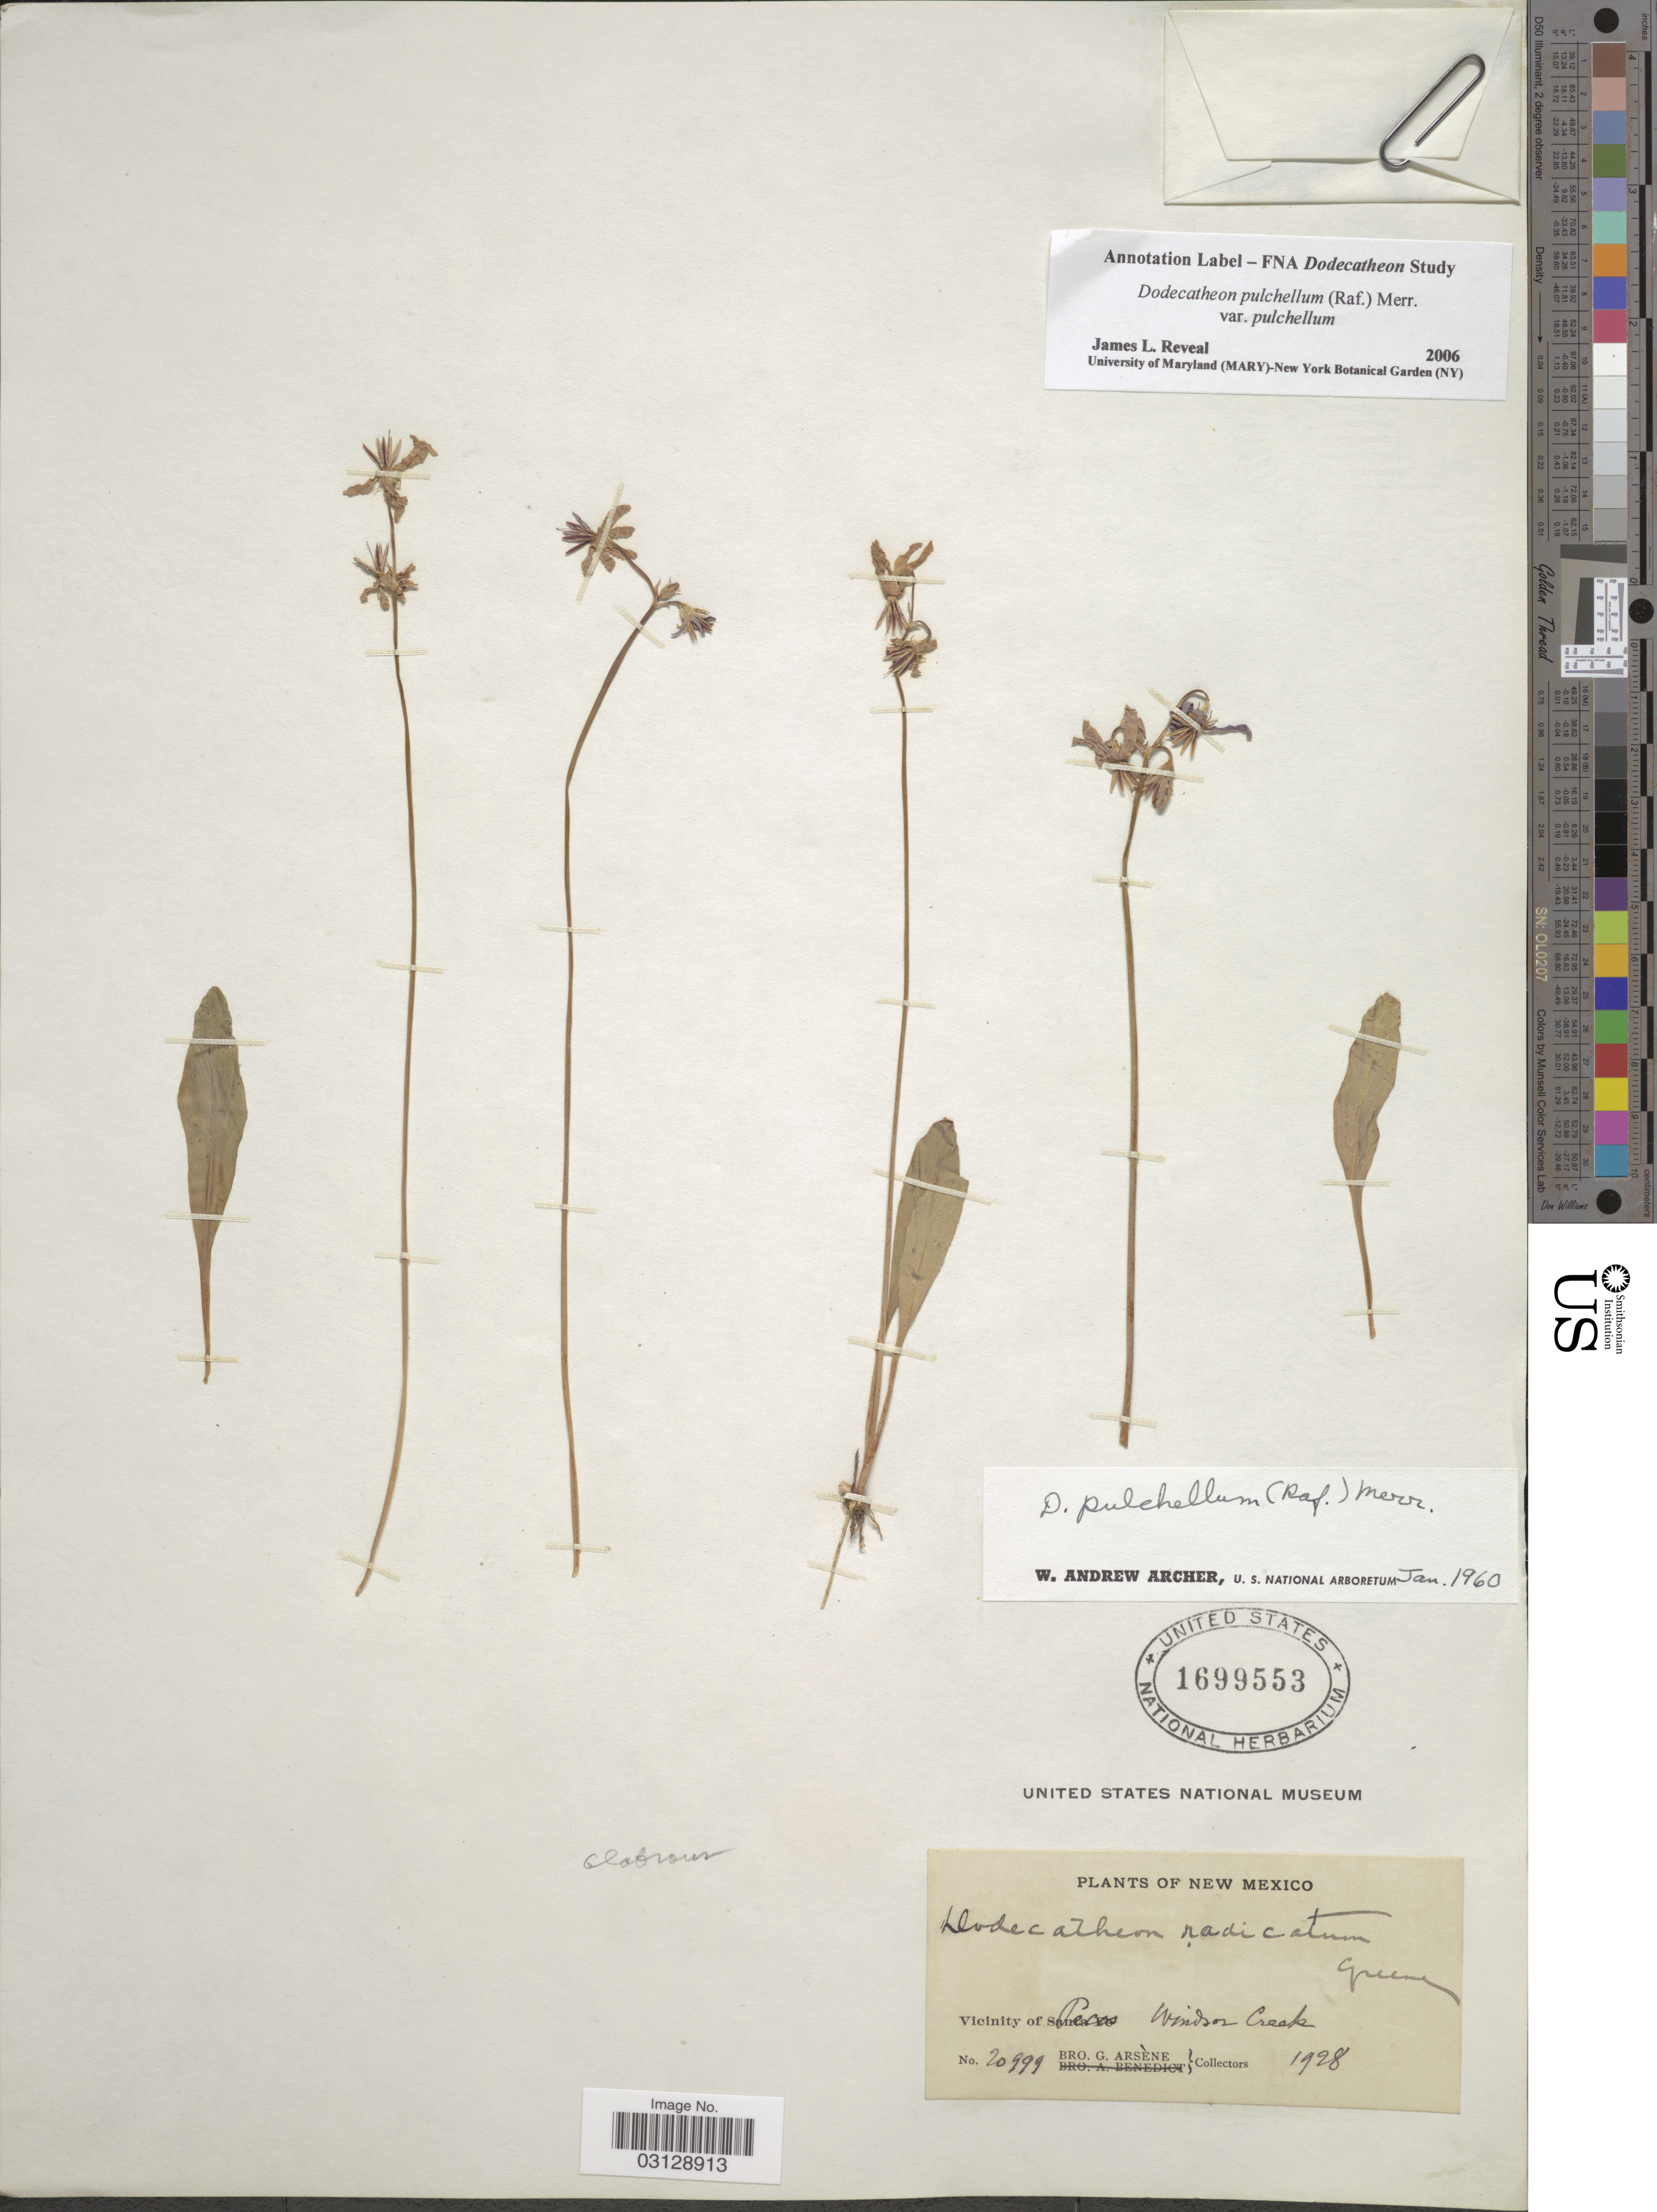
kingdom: Plantae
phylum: Tracheophyta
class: Magnoliopsida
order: Ericales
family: Primulaceae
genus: Dodecatheon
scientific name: Dodecatheon pulchellum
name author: (Raf.) Merr.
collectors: Bro. G. Arsène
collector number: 20999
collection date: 1928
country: United States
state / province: New Mexico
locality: Vicinity of Pecos. Windsor Creek.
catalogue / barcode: US 1699553